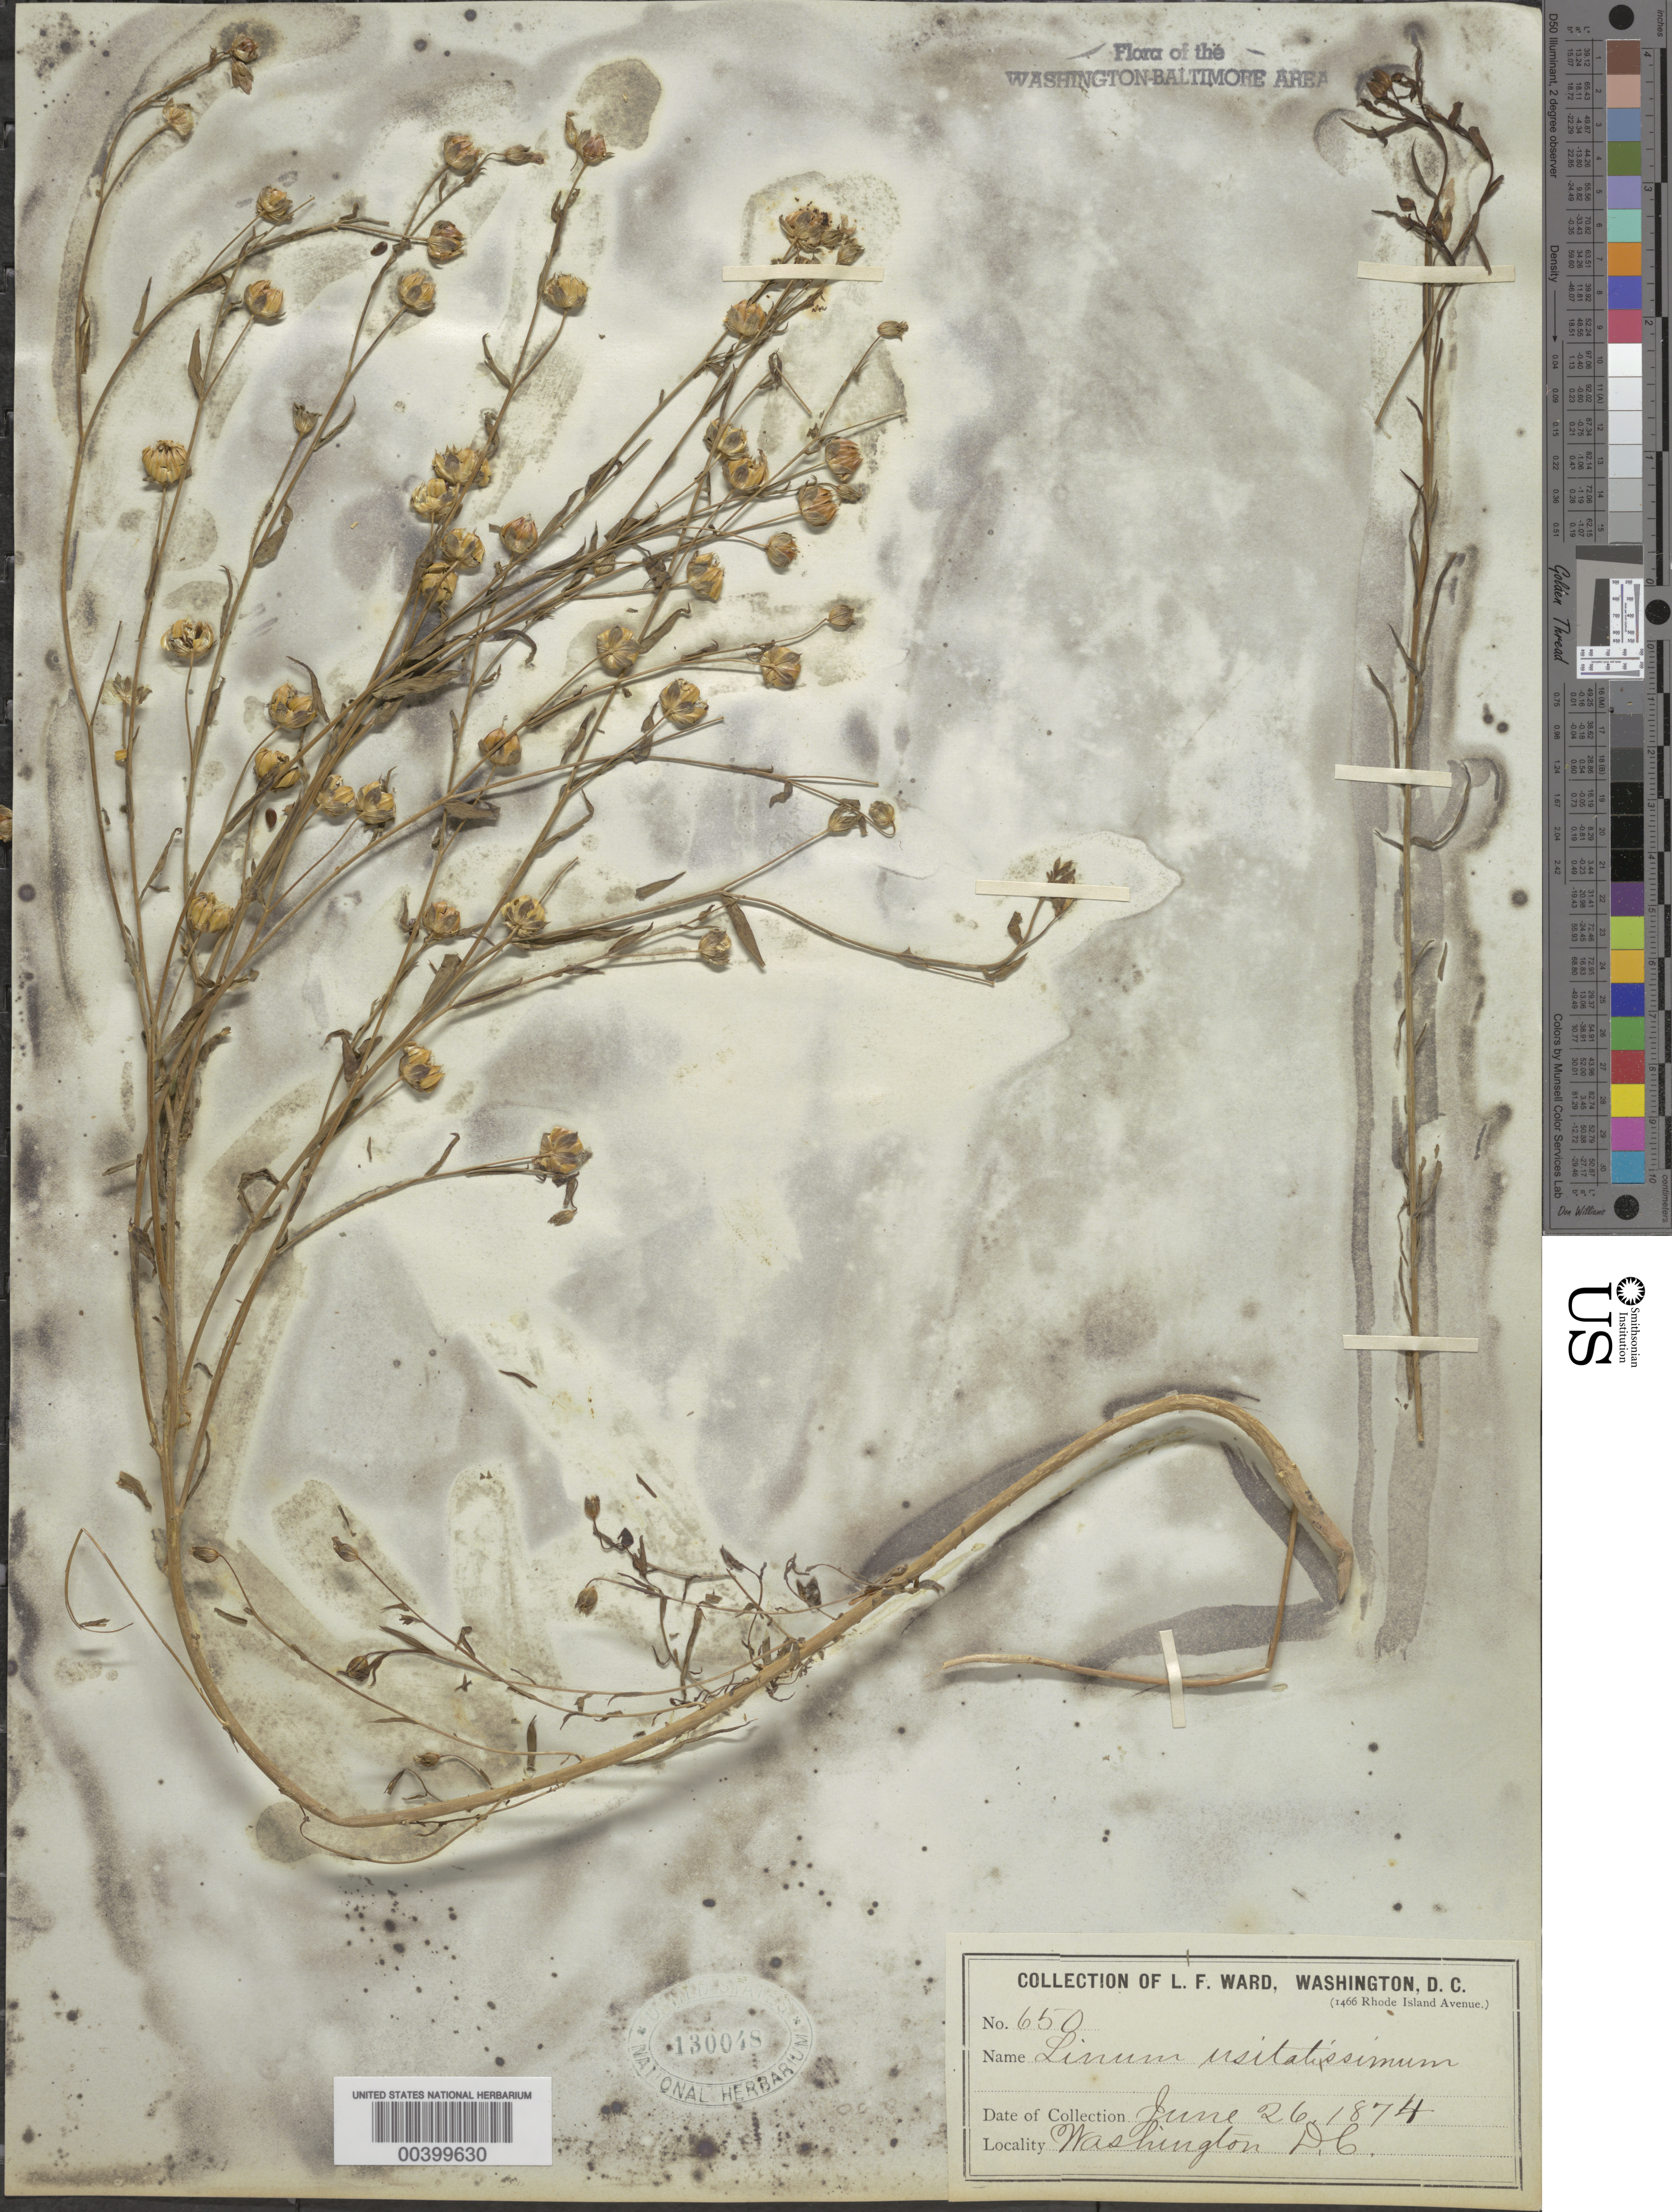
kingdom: Plantae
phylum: Tracheophyta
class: Magnoliopsida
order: Malpighiales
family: Linaceae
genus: Linum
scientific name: Linum usitatissimum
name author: L.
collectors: L. F. Ward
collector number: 650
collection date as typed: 26 Jun 1874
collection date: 1874-06-26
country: United States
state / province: District of Columbia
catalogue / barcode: US 130048